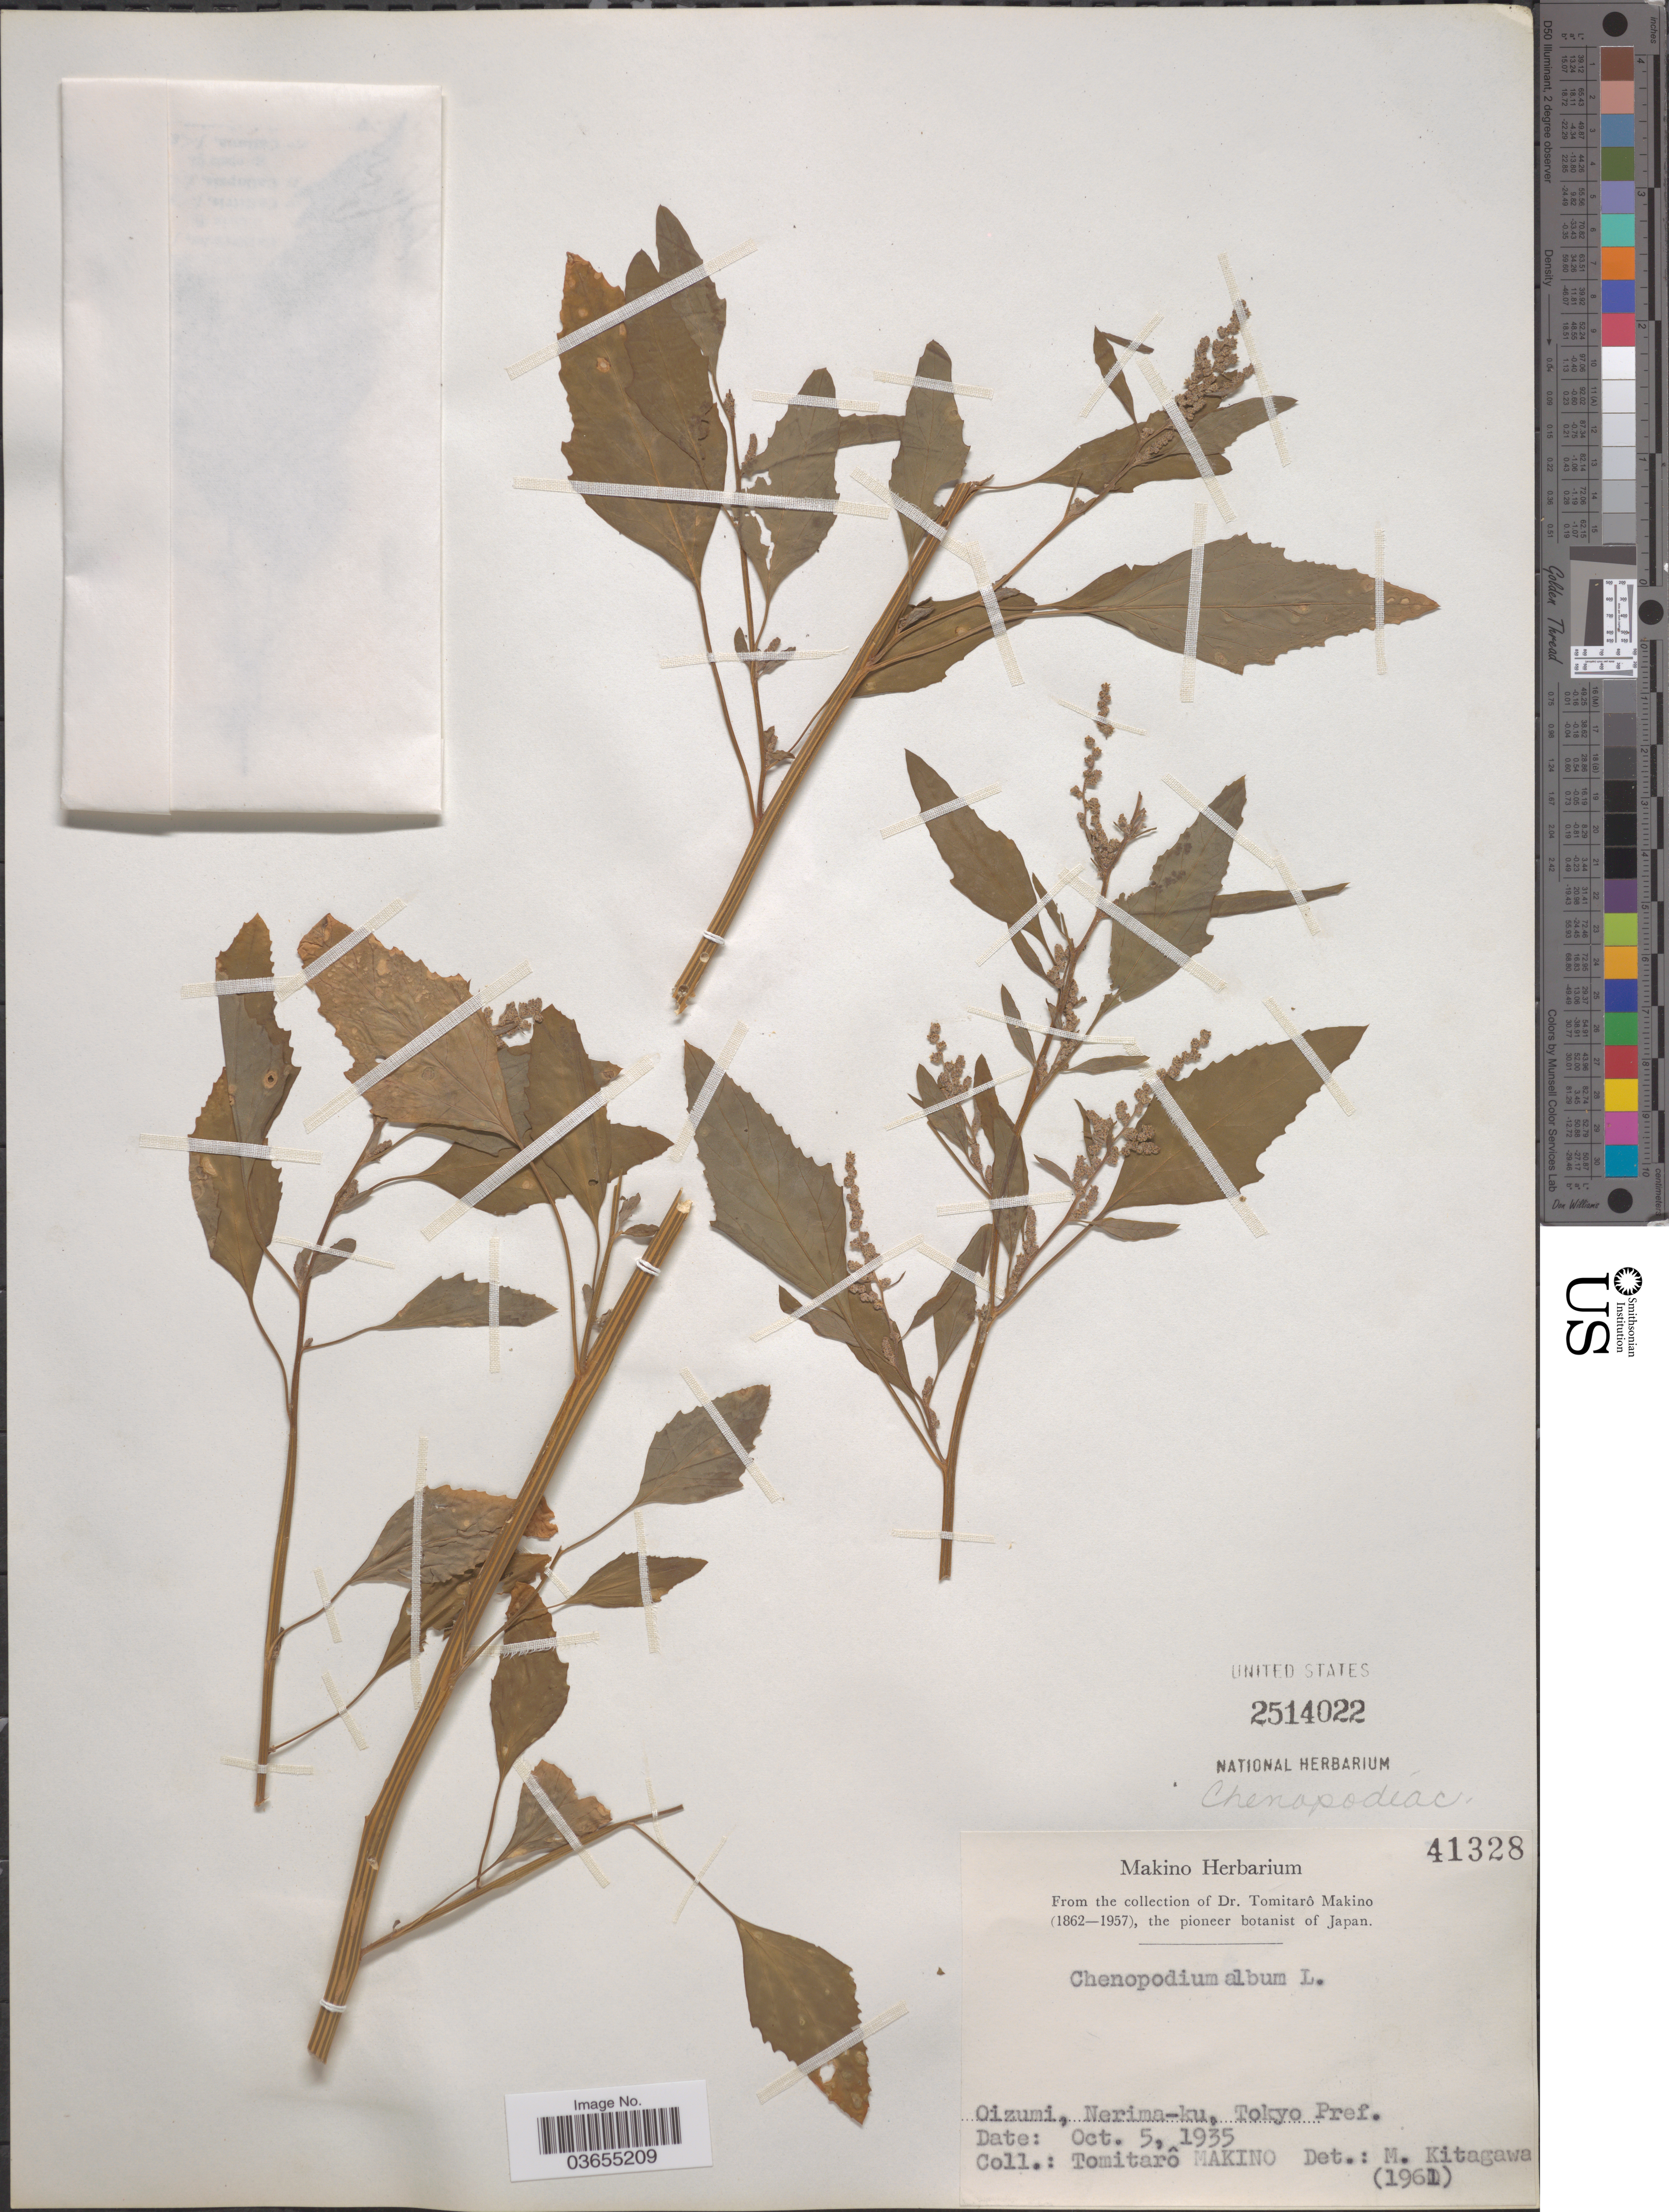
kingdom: Plantae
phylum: Tracheophyta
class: Magnoliopsida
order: Caryophyllales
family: Amaranthaceae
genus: Chenopodium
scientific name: Chenopodium album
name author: L.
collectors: T. Makino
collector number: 41328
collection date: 1935-10-05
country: Japan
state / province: Tokyo, Federal City of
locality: Oizumi, Nerima-ku, Tokyo Pref.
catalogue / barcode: US 2514022